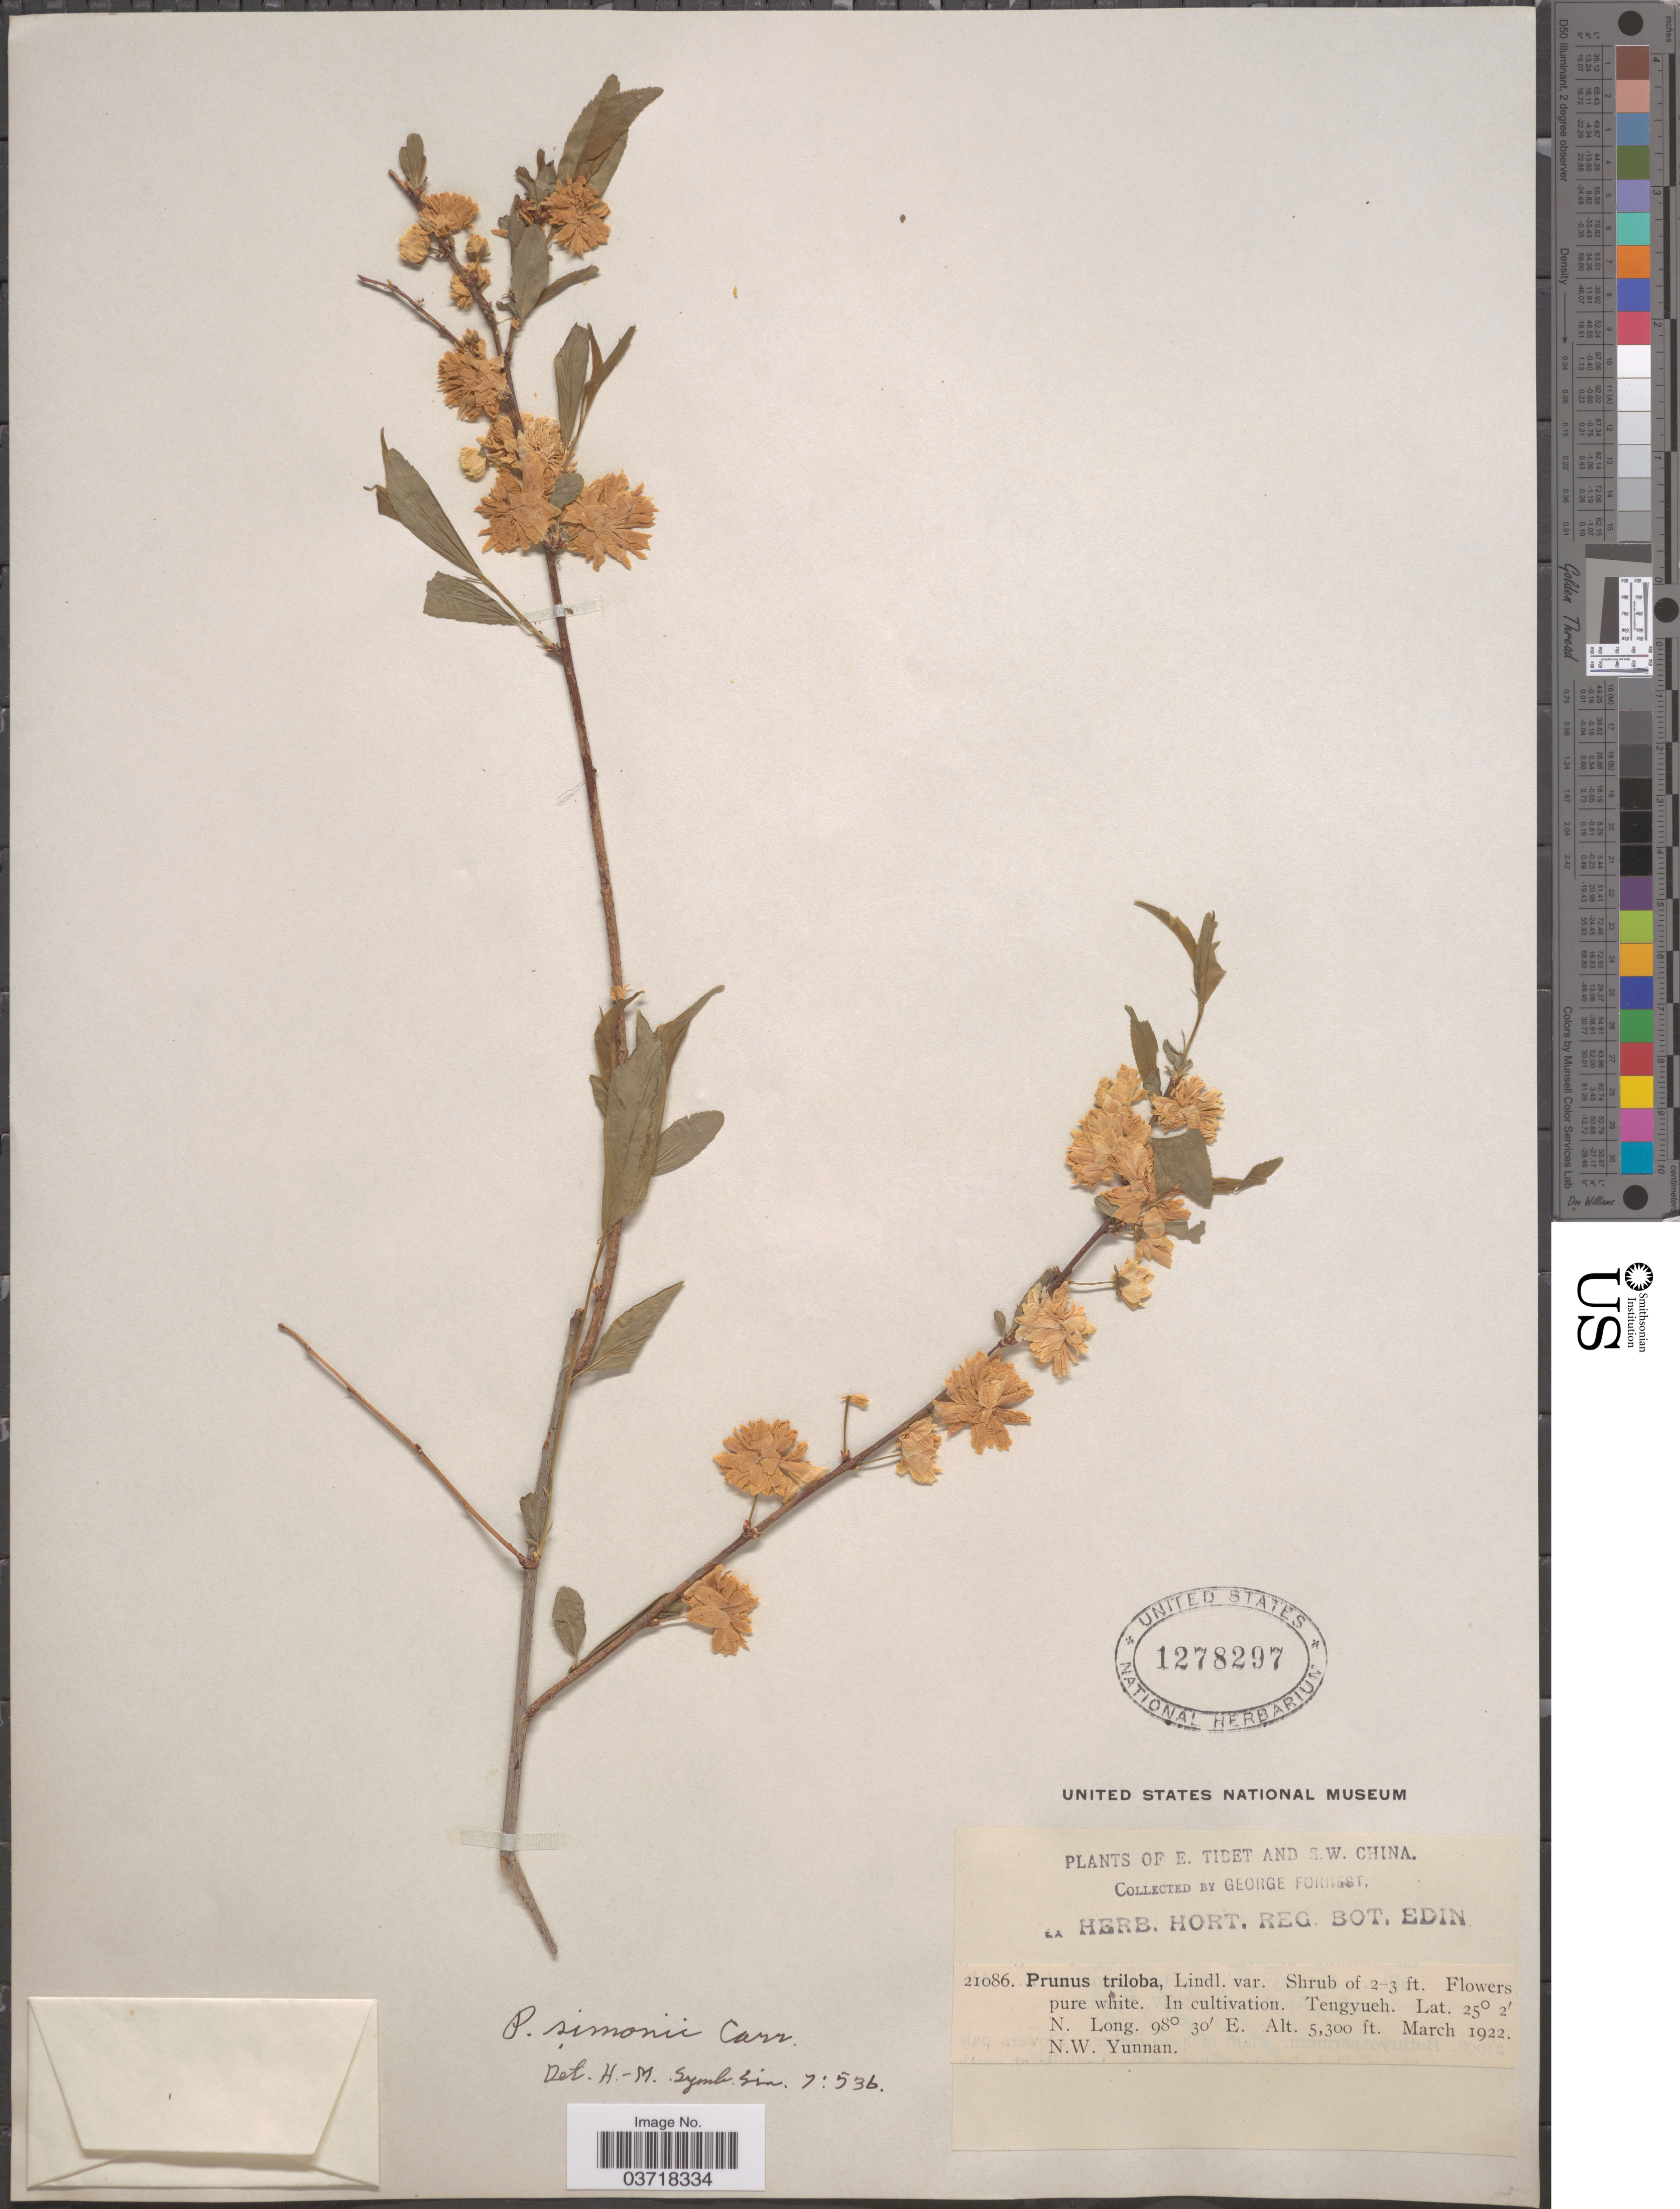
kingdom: Plantae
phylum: Tracheophyta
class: Magnoliopsida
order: Rosales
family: Rosaceae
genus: Prunus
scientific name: Prunus simonii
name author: Carrière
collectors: G. Forrest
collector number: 21086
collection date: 1922-03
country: China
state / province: Yunnan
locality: E. Tibet and S.W. China. Tengyueh. N.W. Yunnan.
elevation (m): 1615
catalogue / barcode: US 1278297